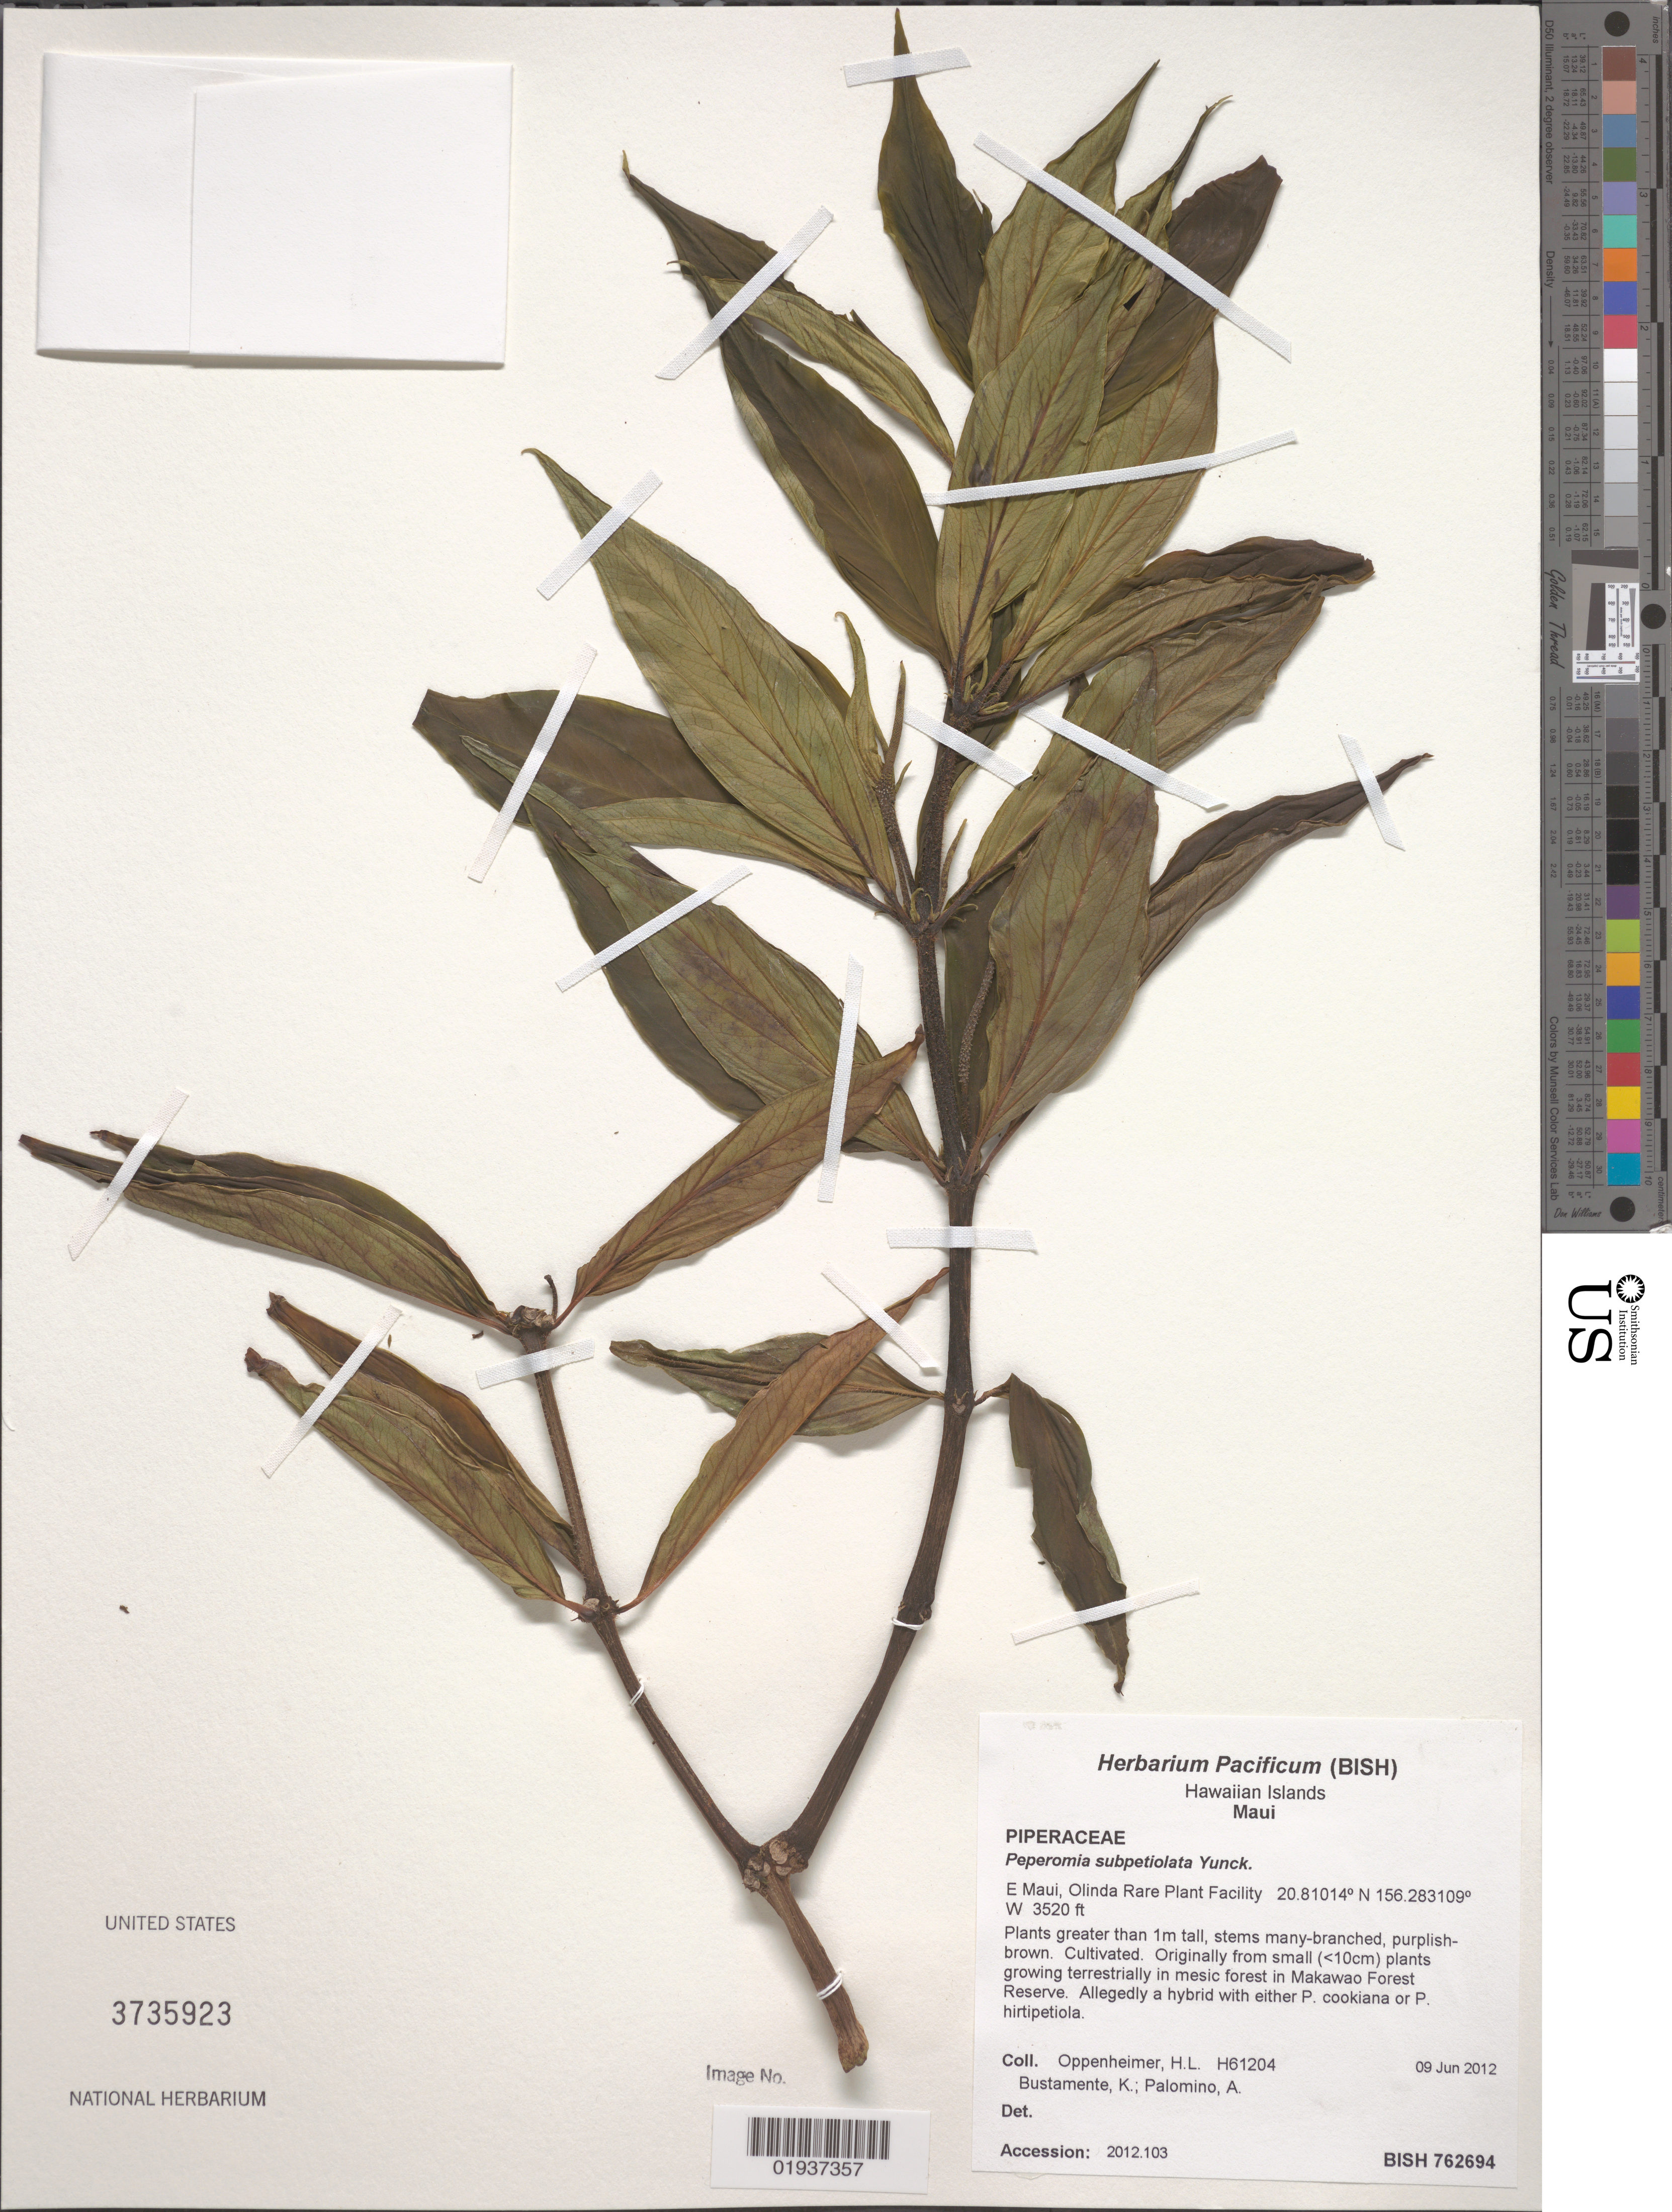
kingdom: Plantae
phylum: Tracheophyta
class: Magnoliopsida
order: Piperales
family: Piperaceae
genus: Peperomia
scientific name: Peperomia subpetiolata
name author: Yunck.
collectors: H. L. Oppenheimer, K. M. Bustamente & A. Palomino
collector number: H61204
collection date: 2012-06-09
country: United States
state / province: Hawaii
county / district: Maui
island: Maui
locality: East Maui, Olinda Rare Plant Facility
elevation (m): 1073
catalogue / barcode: US 3735923